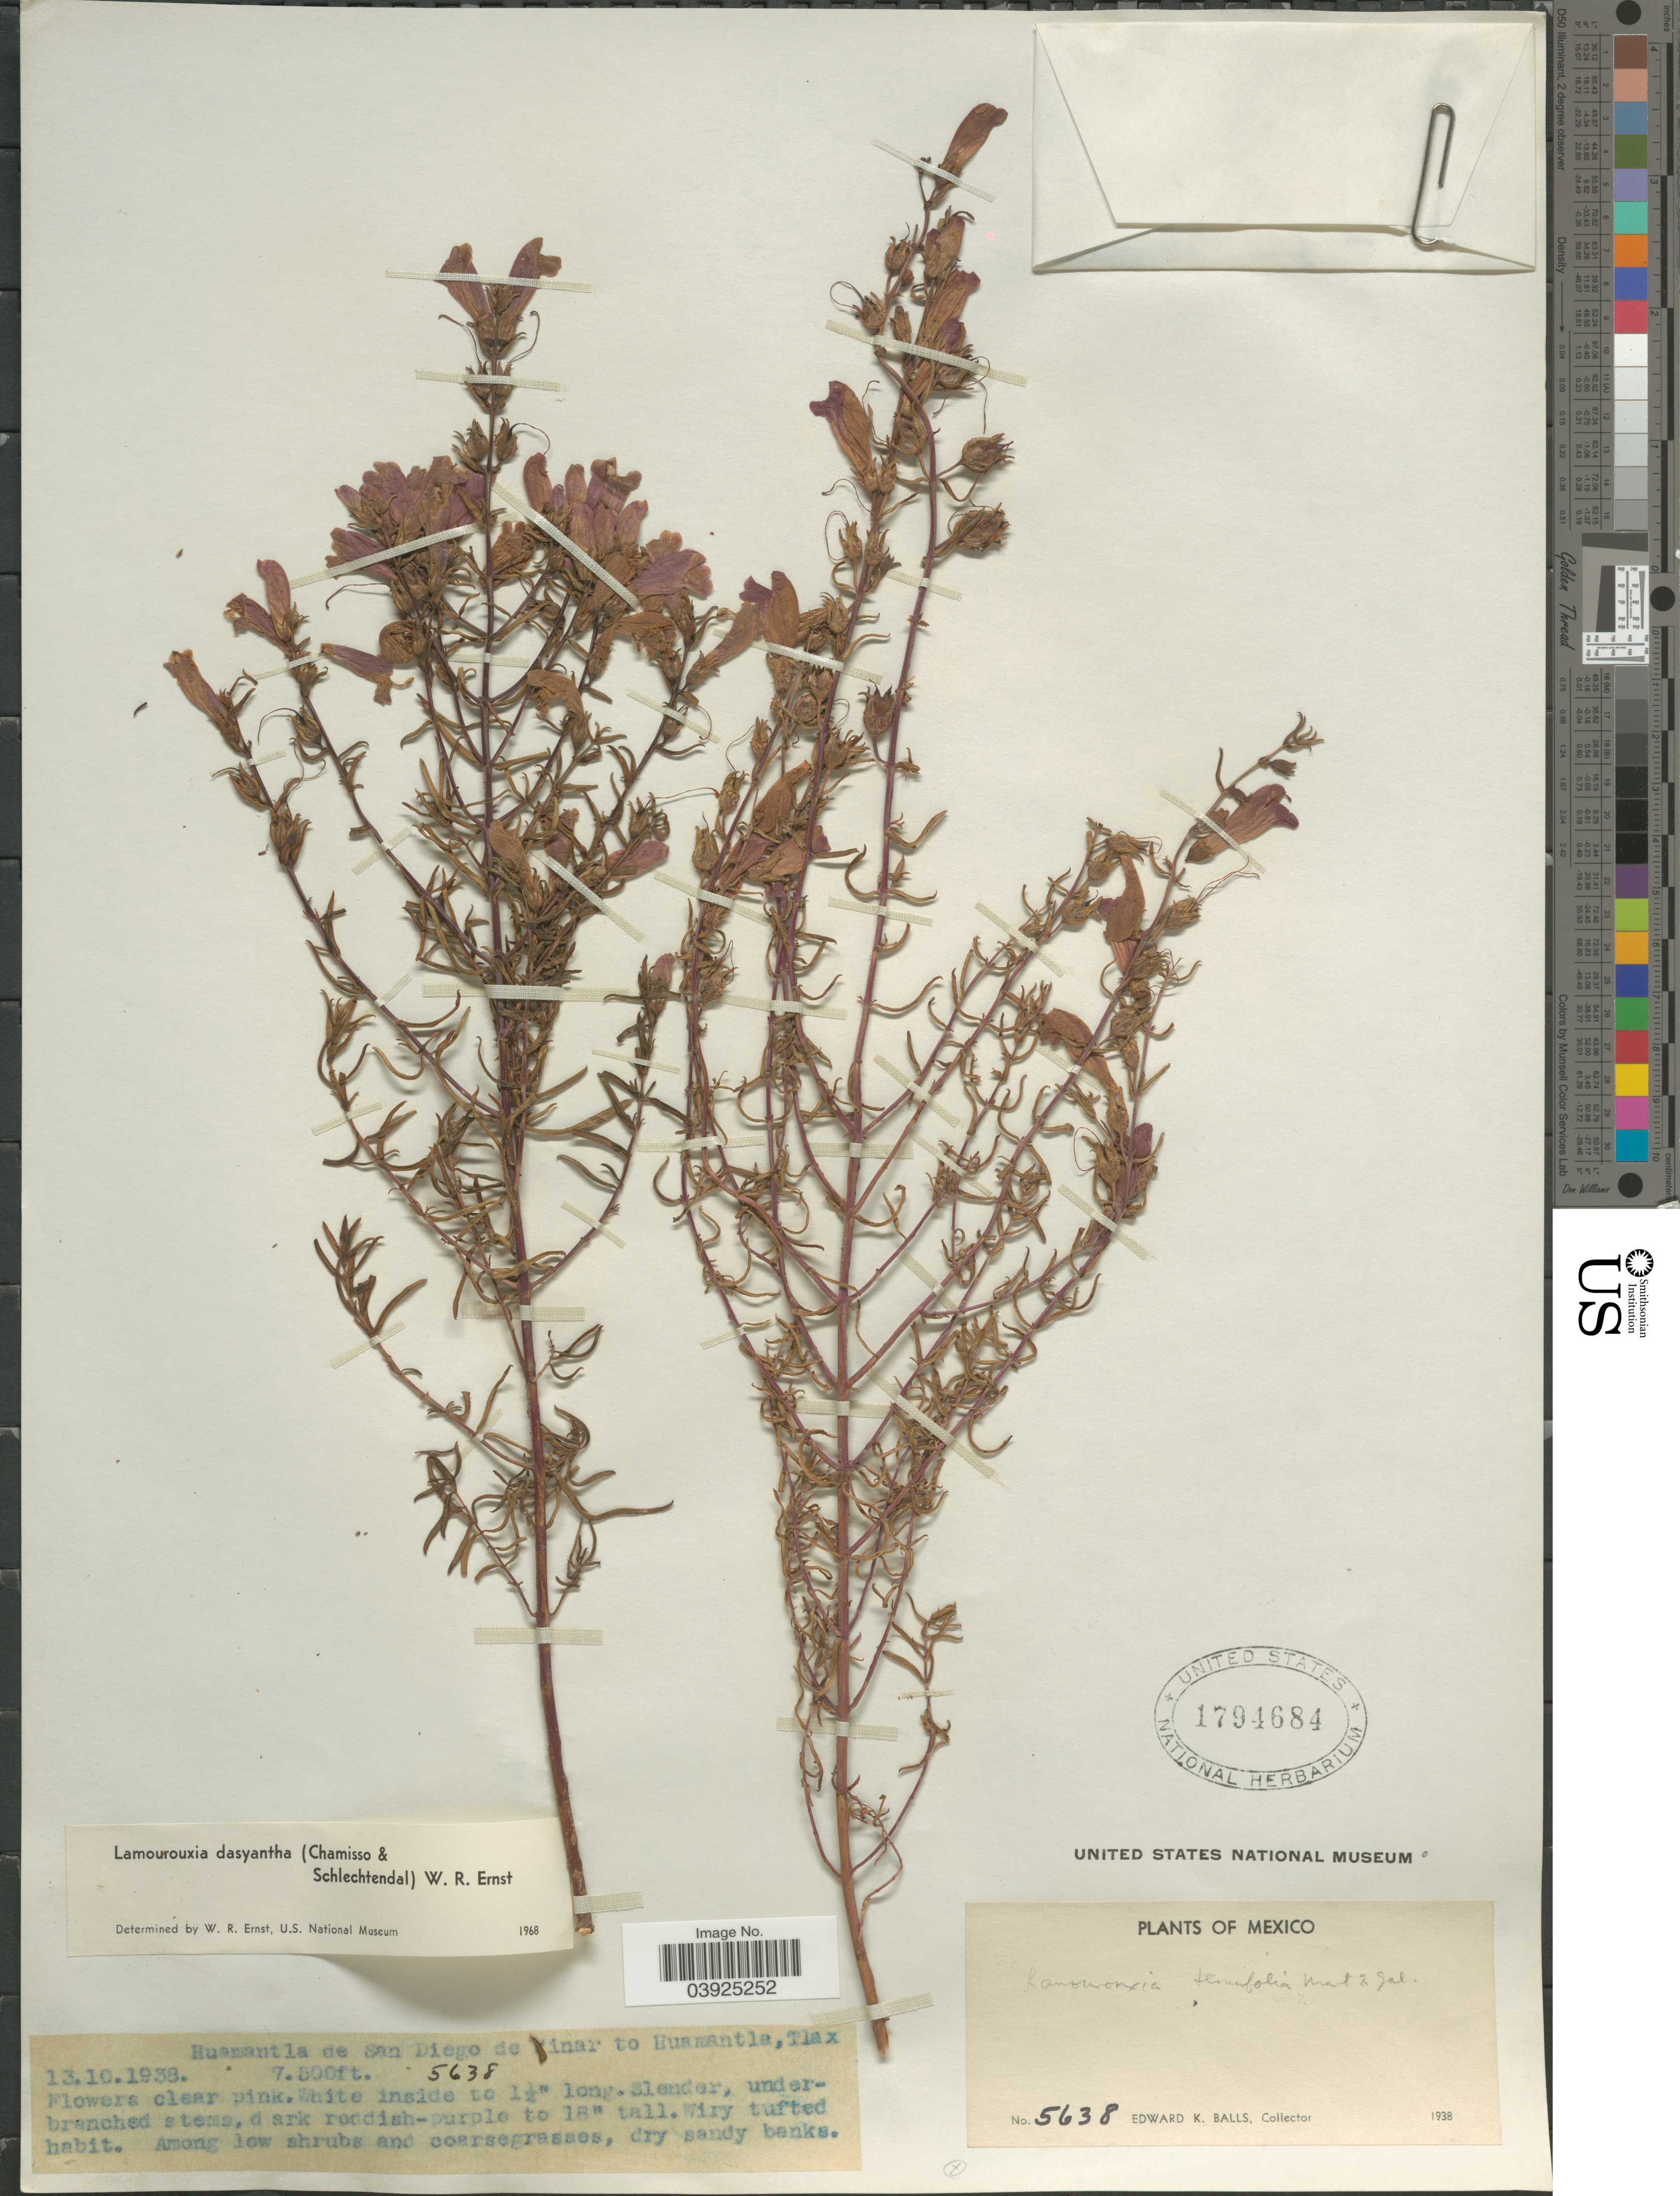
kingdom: Plantae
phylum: Tracheophyta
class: Magnoliopsida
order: Lamiales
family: Orobanchaceae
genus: Lamourouxia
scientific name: Lamourouxia dasyantha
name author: (Cham. & Schltdl.) W.R. Ernst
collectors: E. K. Balls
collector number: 5638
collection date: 1938-10-13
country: Mexico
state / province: Tlaxcala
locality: Huamantla de San Diego de [illegible text]inar to Huamantla.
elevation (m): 2286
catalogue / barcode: US 1794684